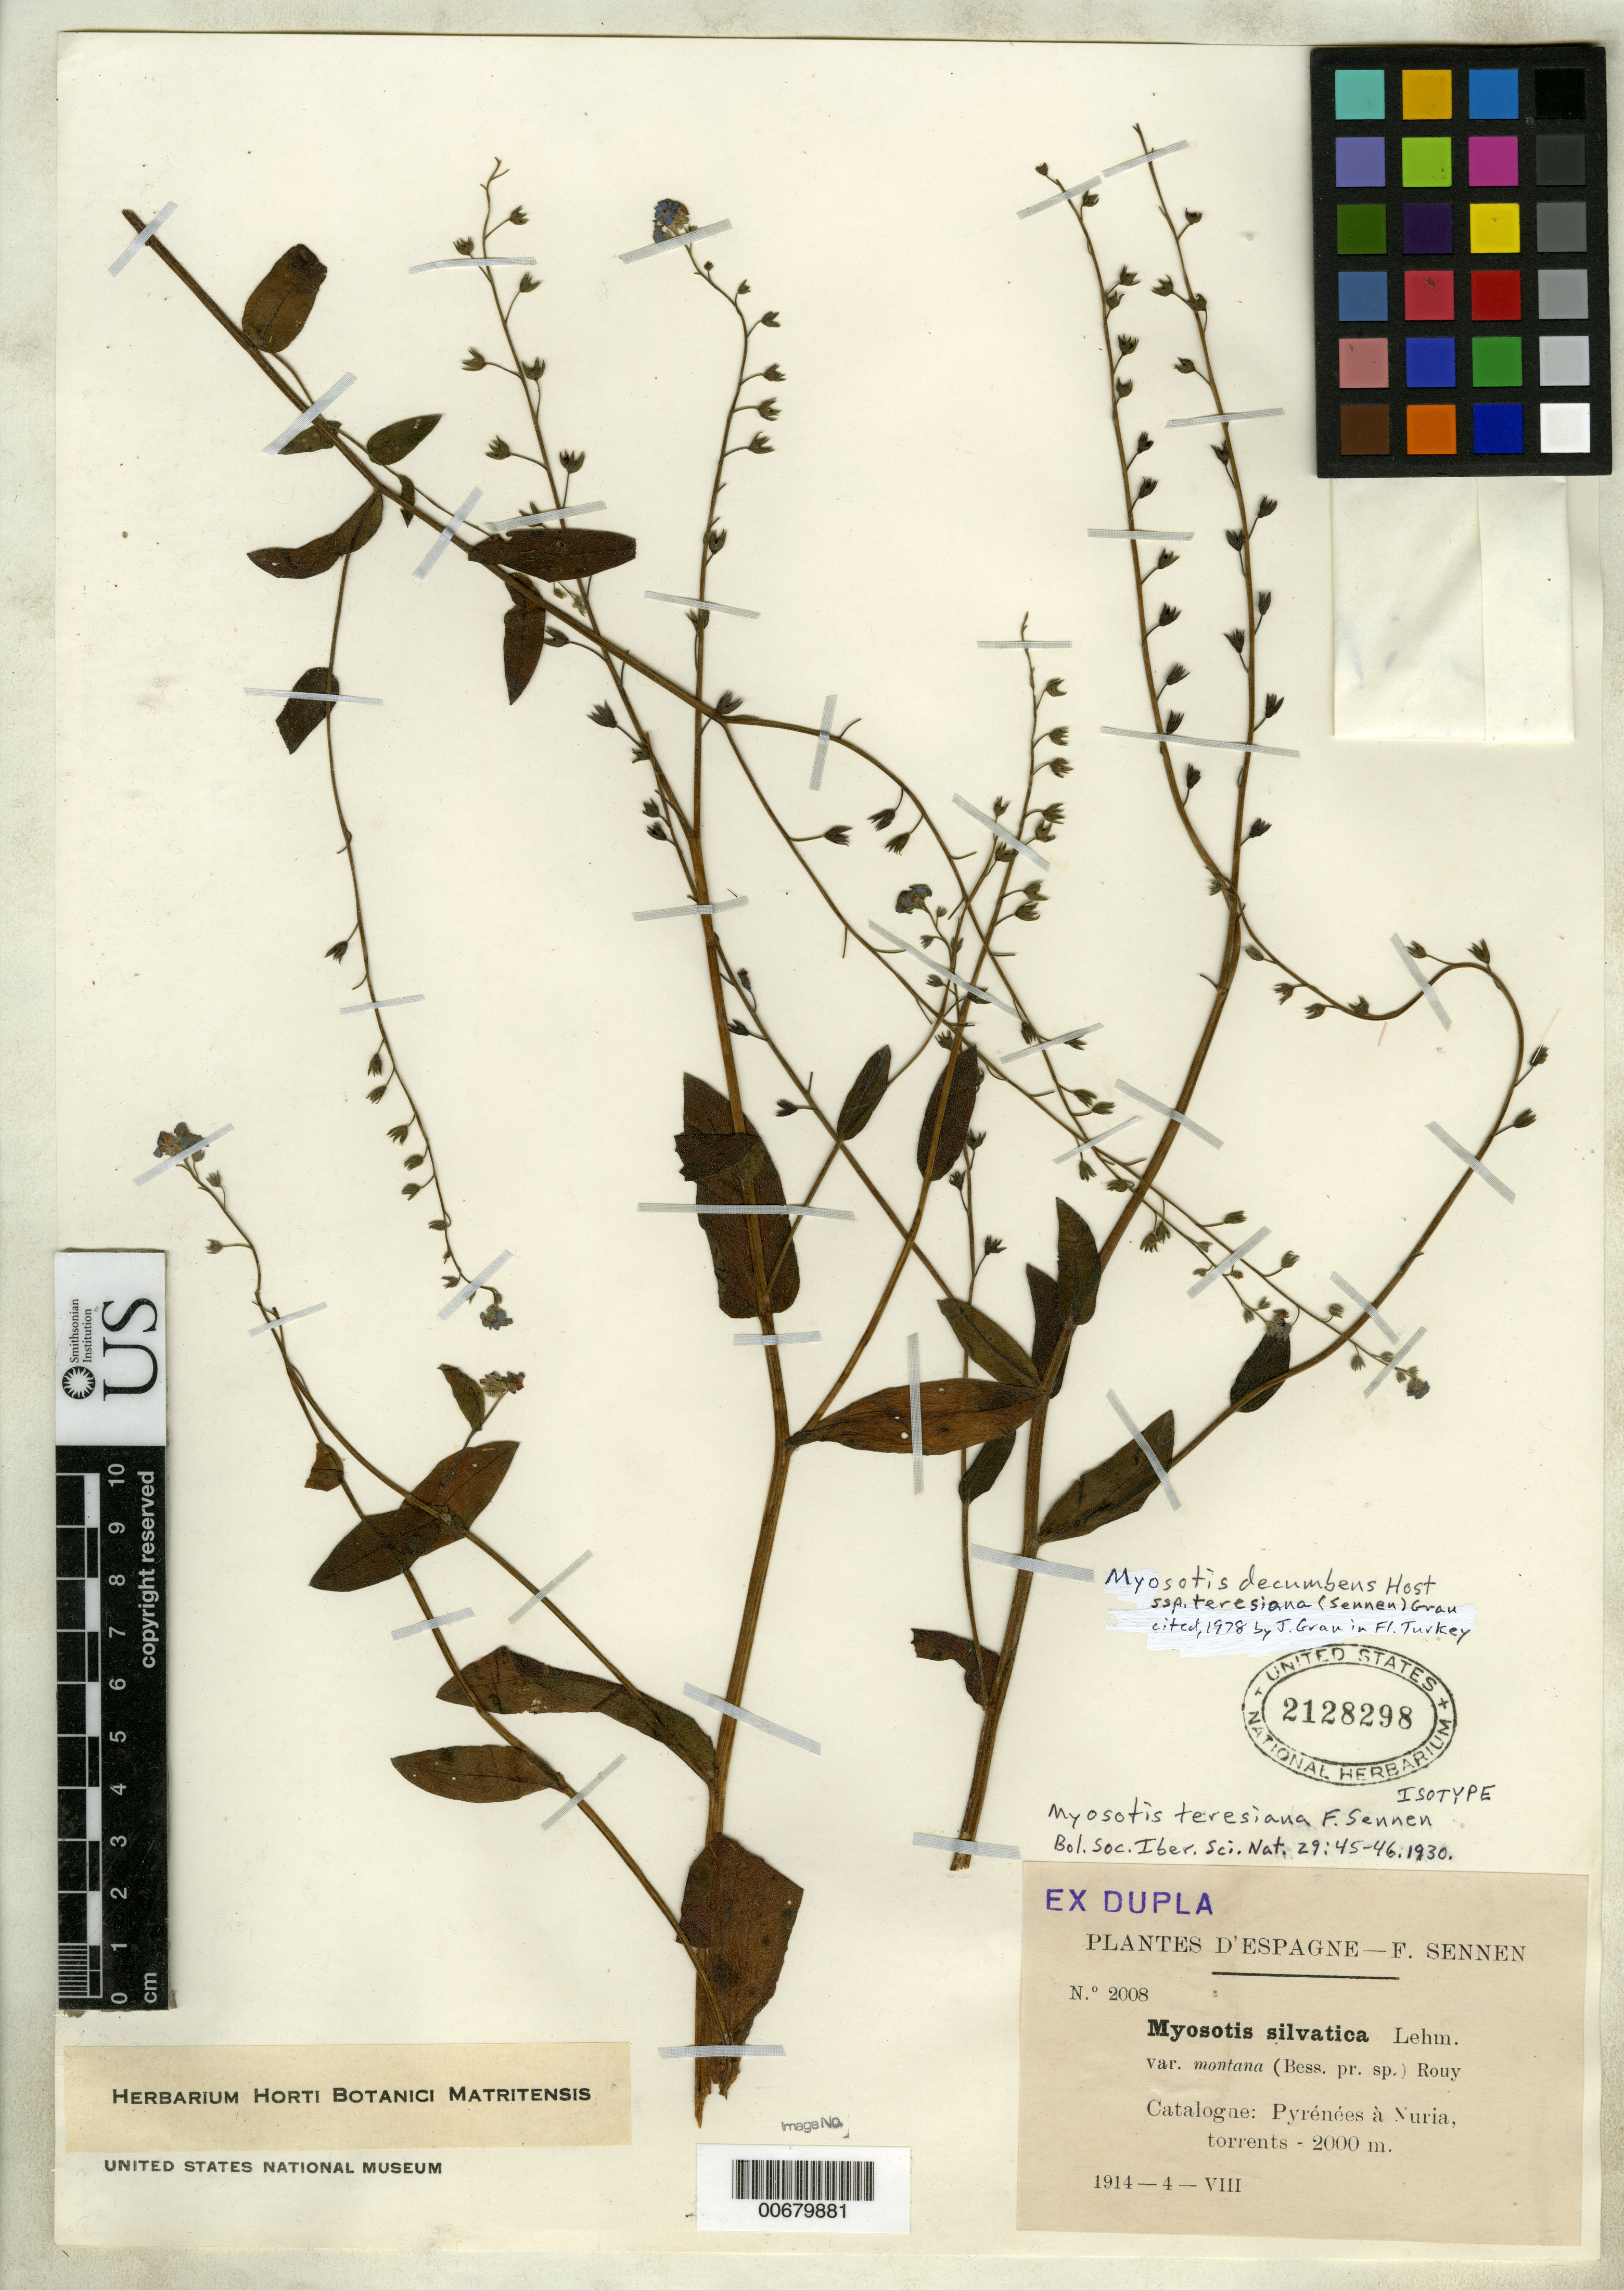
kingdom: Plantae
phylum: Tracheophyta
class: Magnoliopsida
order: Boraginales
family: Boraginaceae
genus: Myosotis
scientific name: Myosotis teresiana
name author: Sennen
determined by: Grau, J.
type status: Isotype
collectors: E. Sennen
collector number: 2008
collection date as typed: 04 Aug 1914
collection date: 1914-08-04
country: Spain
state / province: Catalunya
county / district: Girona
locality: Catalogne: Pyrénées à Nuria.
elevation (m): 2000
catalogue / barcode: US 2128298